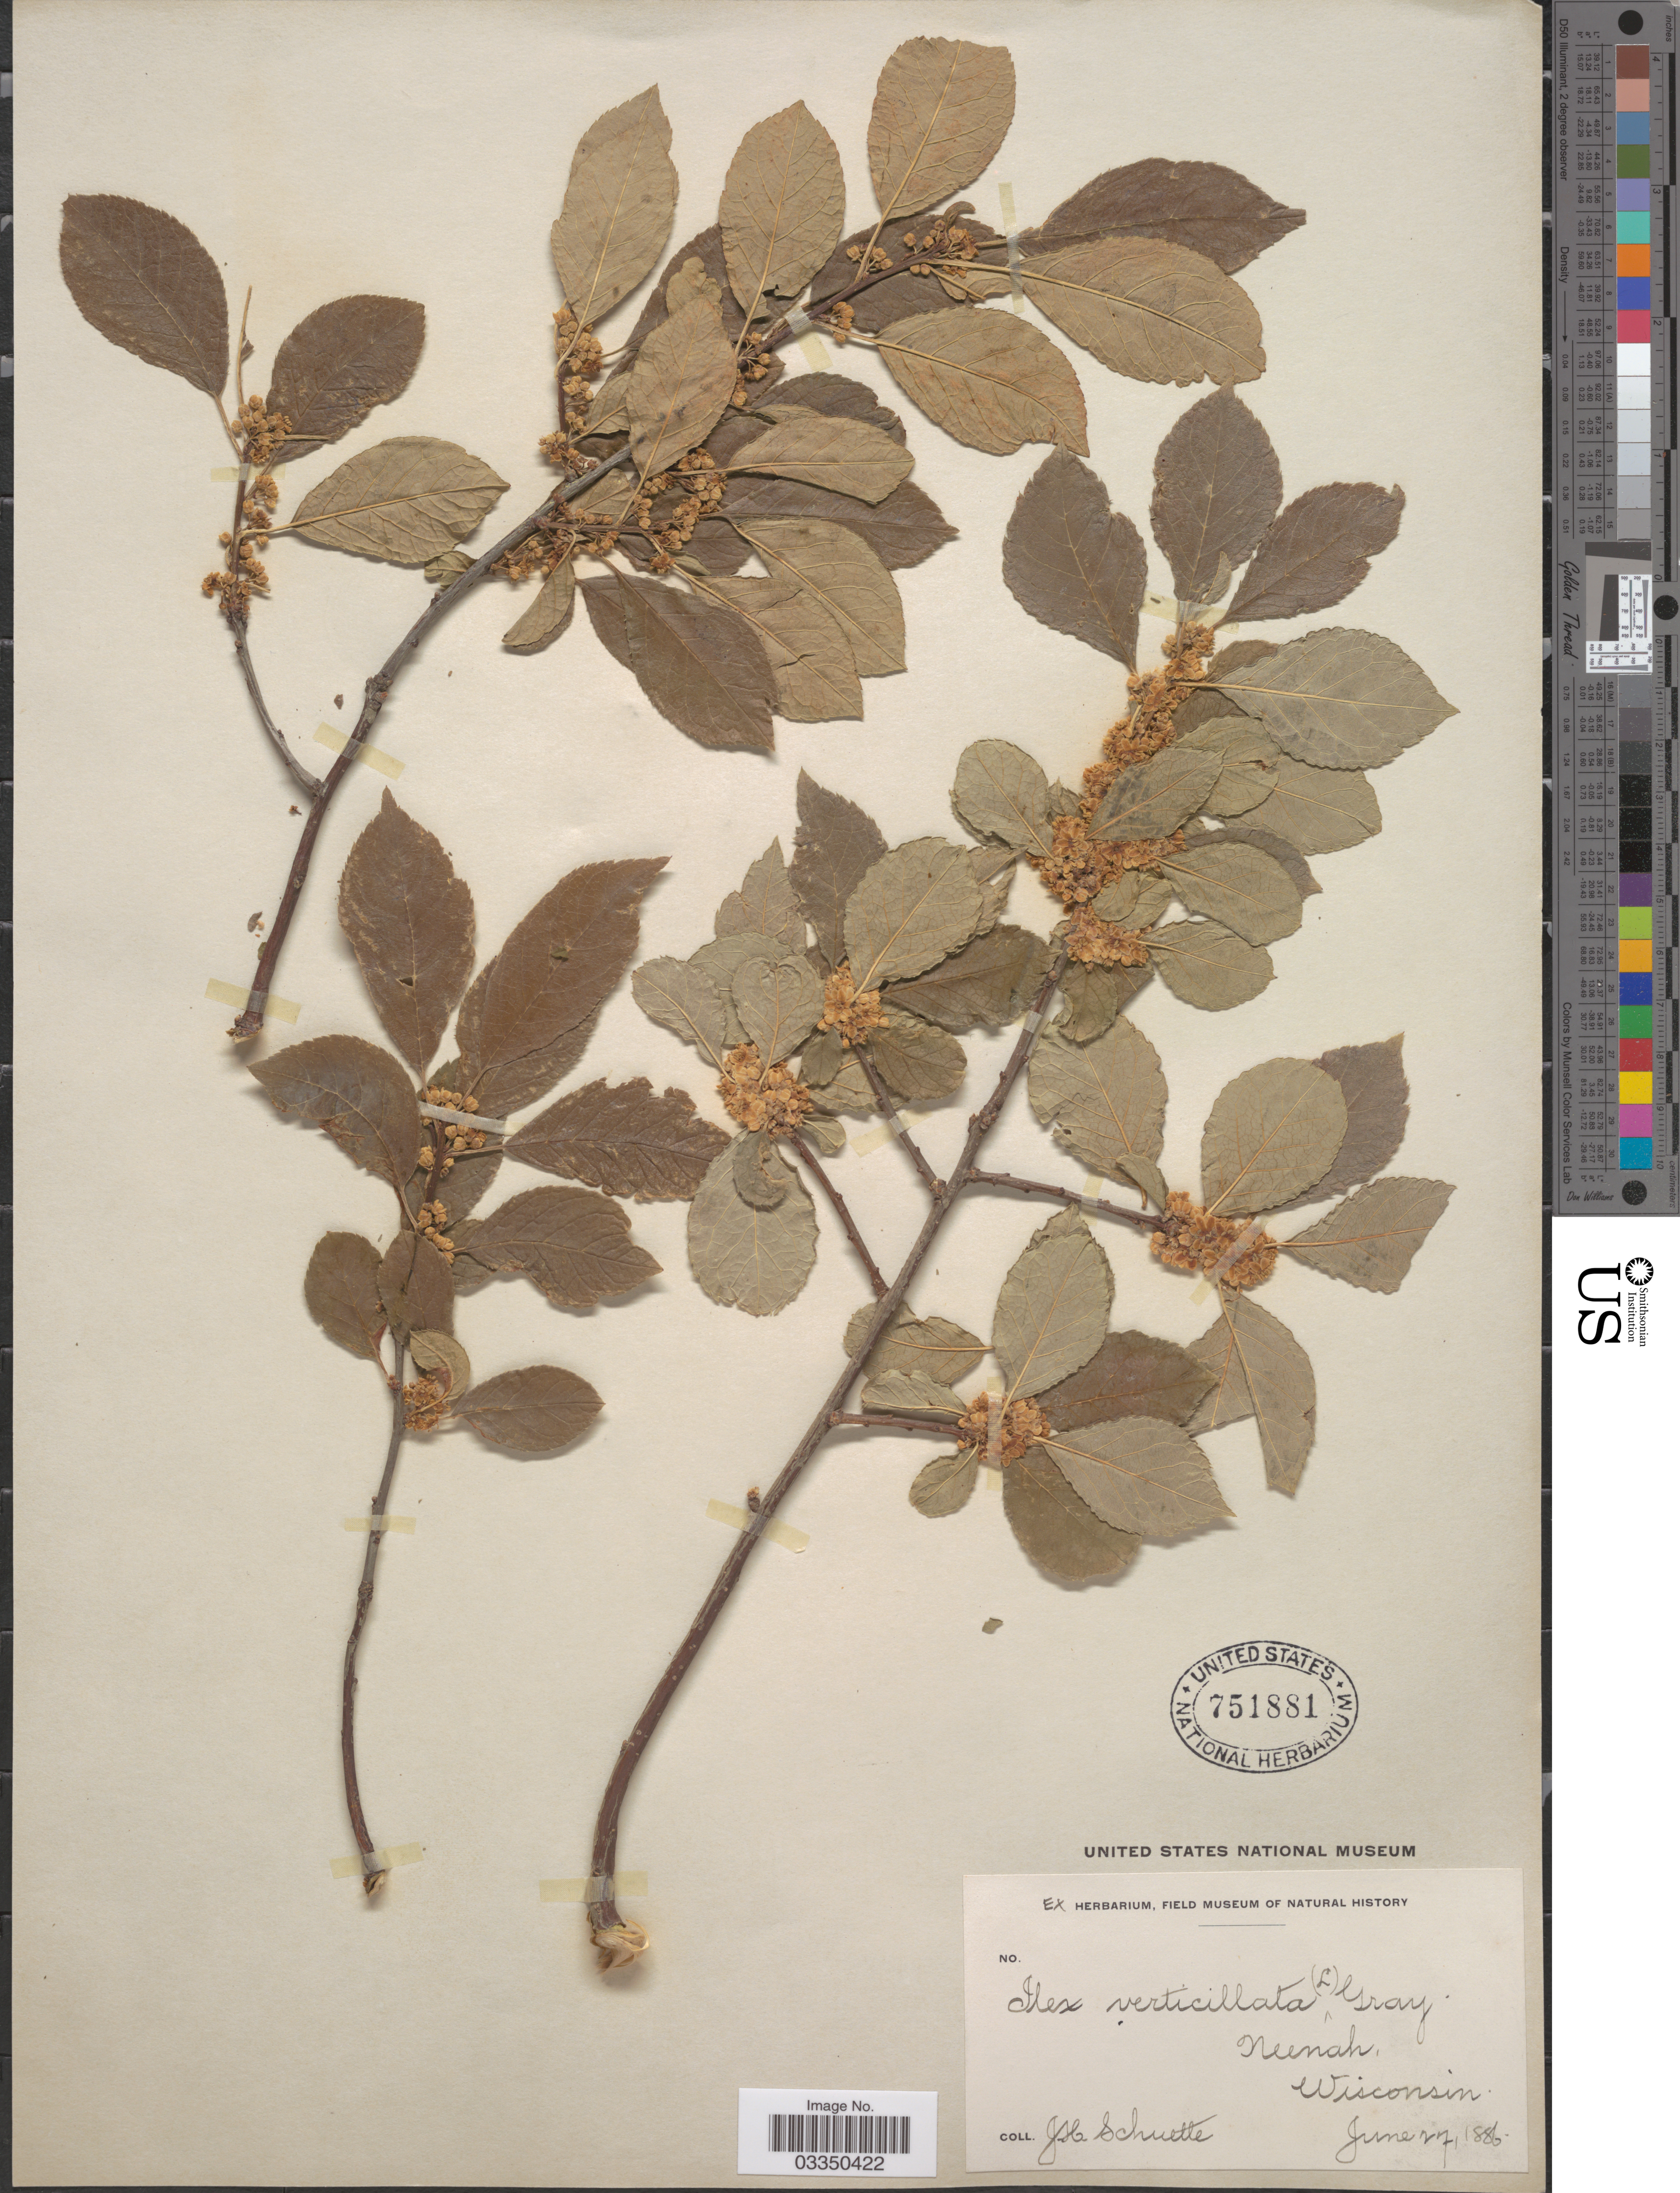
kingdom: Plantae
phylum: Tracheophyta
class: Magnoliopsida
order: Aquifoliales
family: Aquifoliaceae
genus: Ilex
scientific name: Ilex verticillata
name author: (L.) A. Gray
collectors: J. H. Schuette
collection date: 1886-06-27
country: United States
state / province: Wisconsin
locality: Neenah.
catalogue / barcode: US 751881